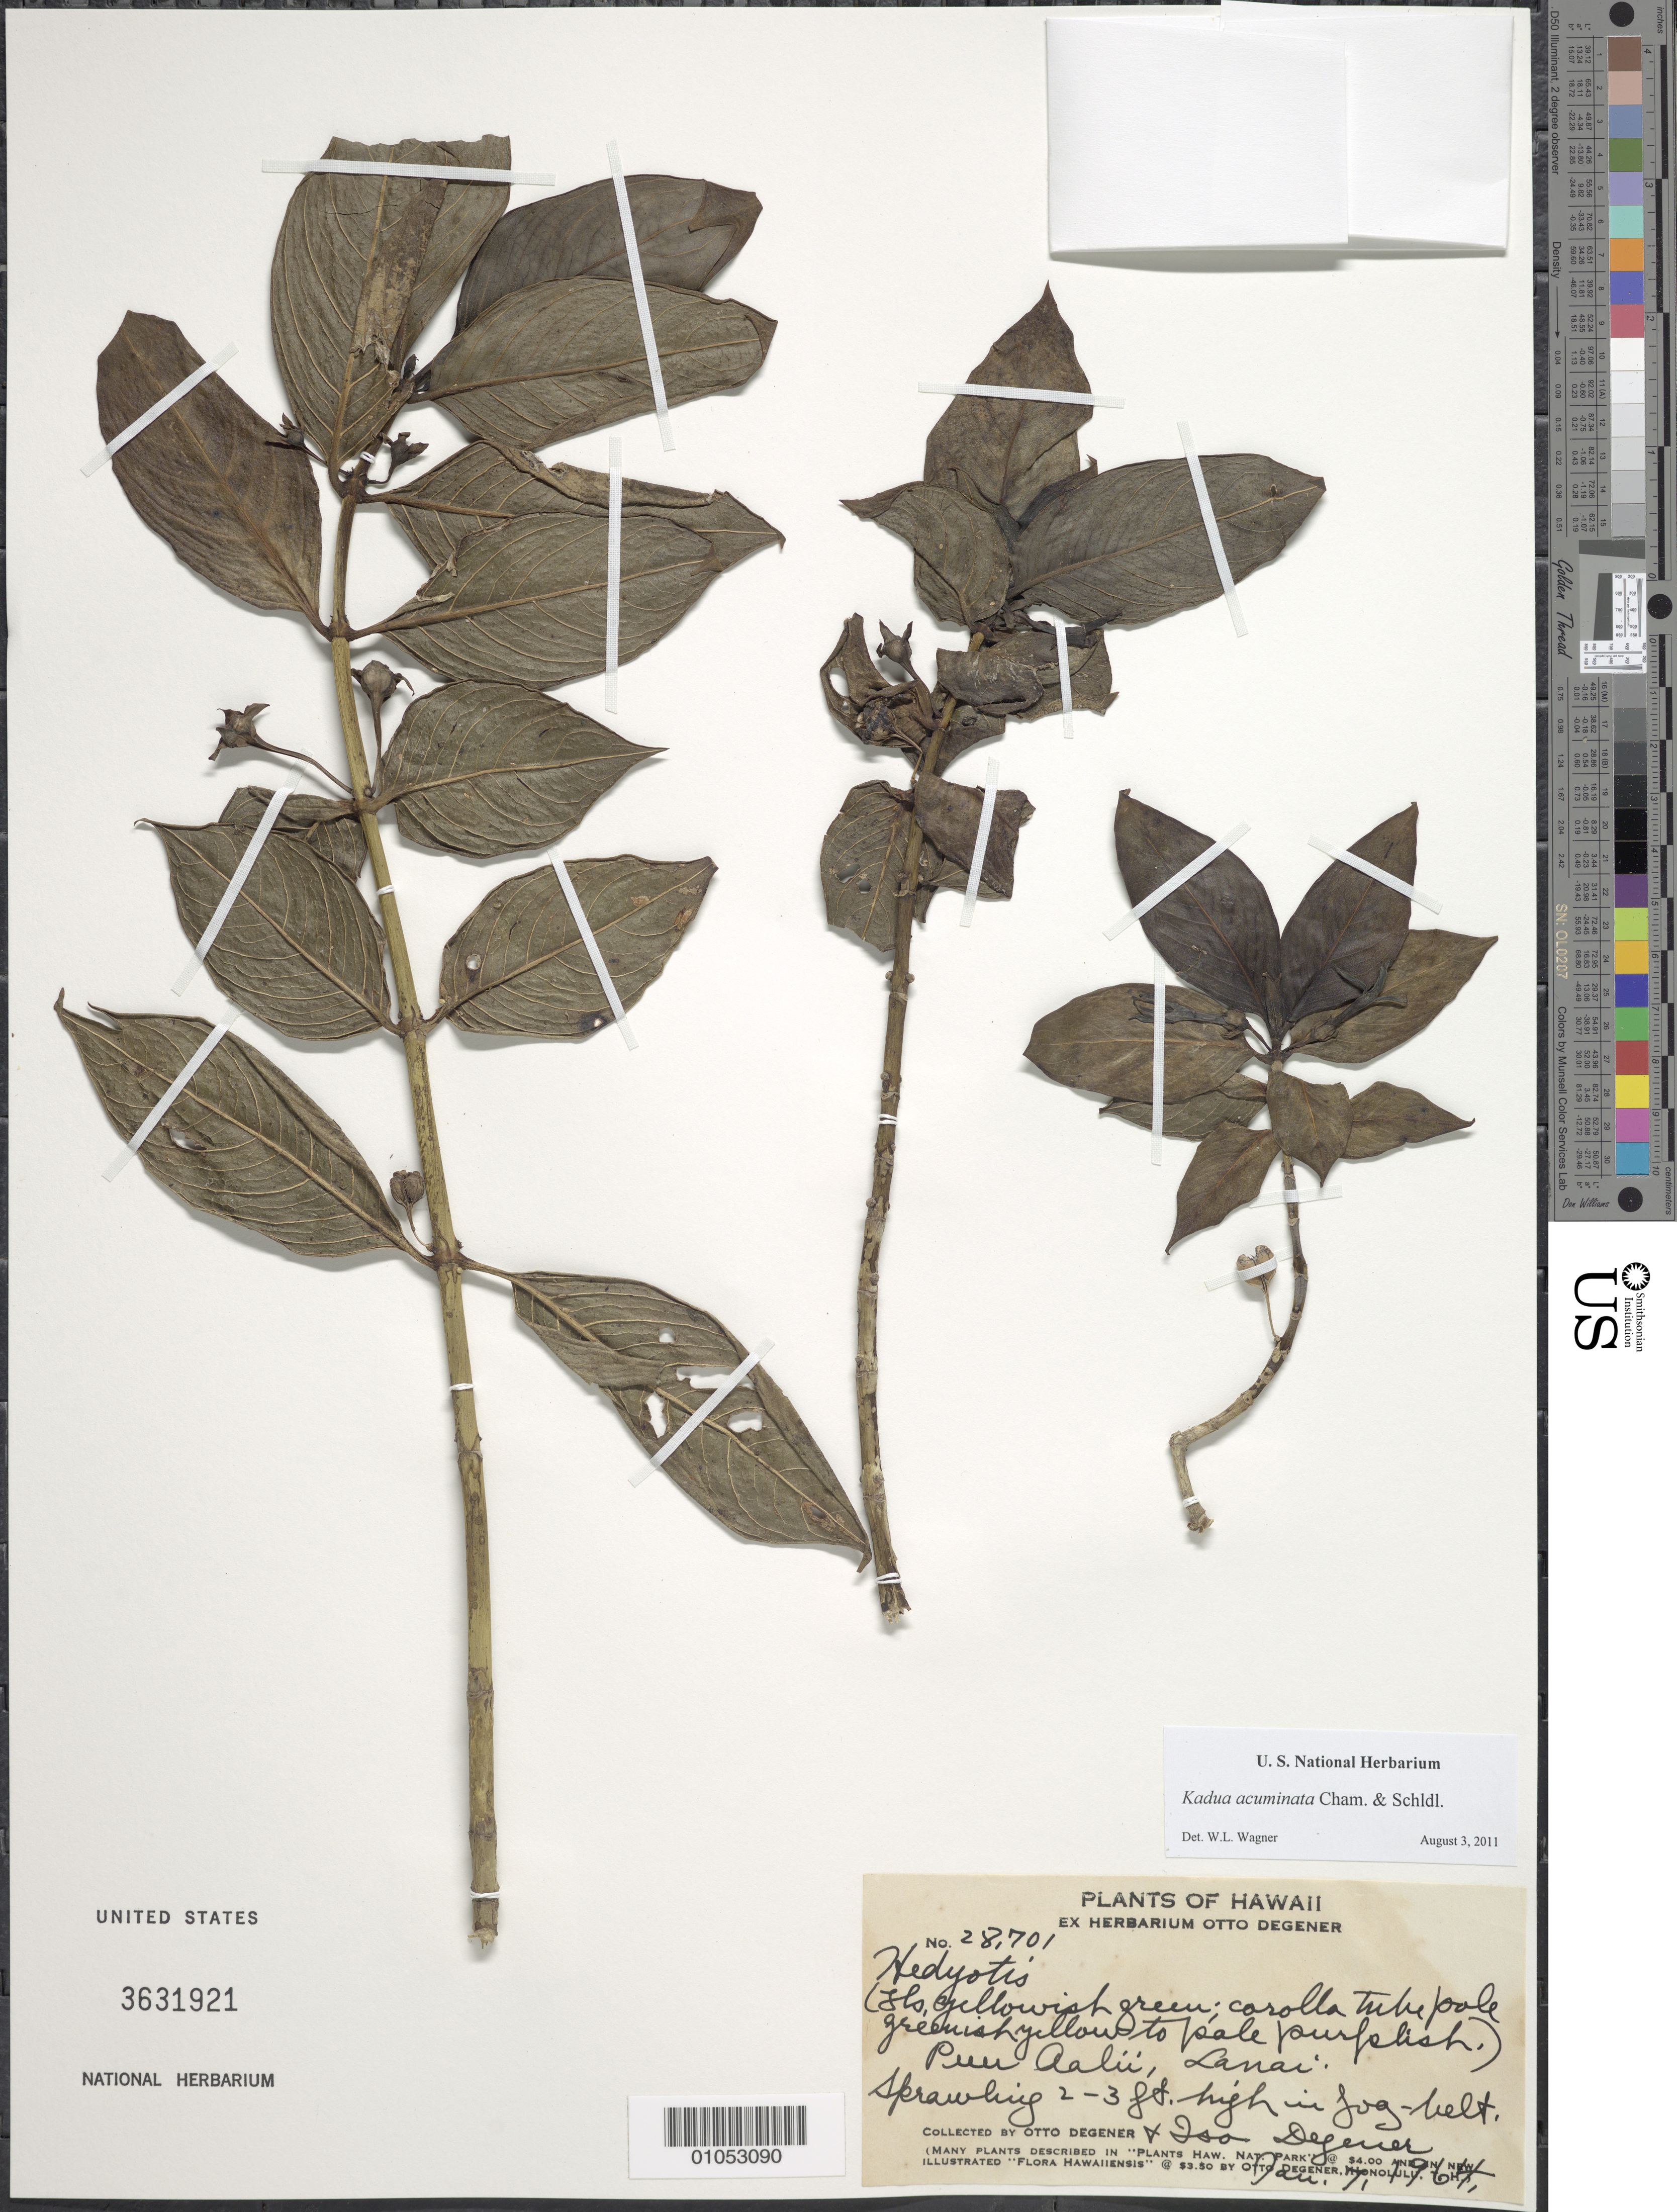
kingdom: Plantae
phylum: Tracheophyta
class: Magnoliopsida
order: Gentianales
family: Rubiaceae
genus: Kadua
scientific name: Kadua acuminata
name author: Cham. & Schltdl.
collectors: O. Degener & I. Degener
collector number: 28701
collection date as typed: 7 Jan 1964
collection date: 1964-01-07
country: United States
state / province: Hawaii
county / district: Maui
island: Lana'i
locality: Puu Aalii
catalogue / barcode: US 3631921